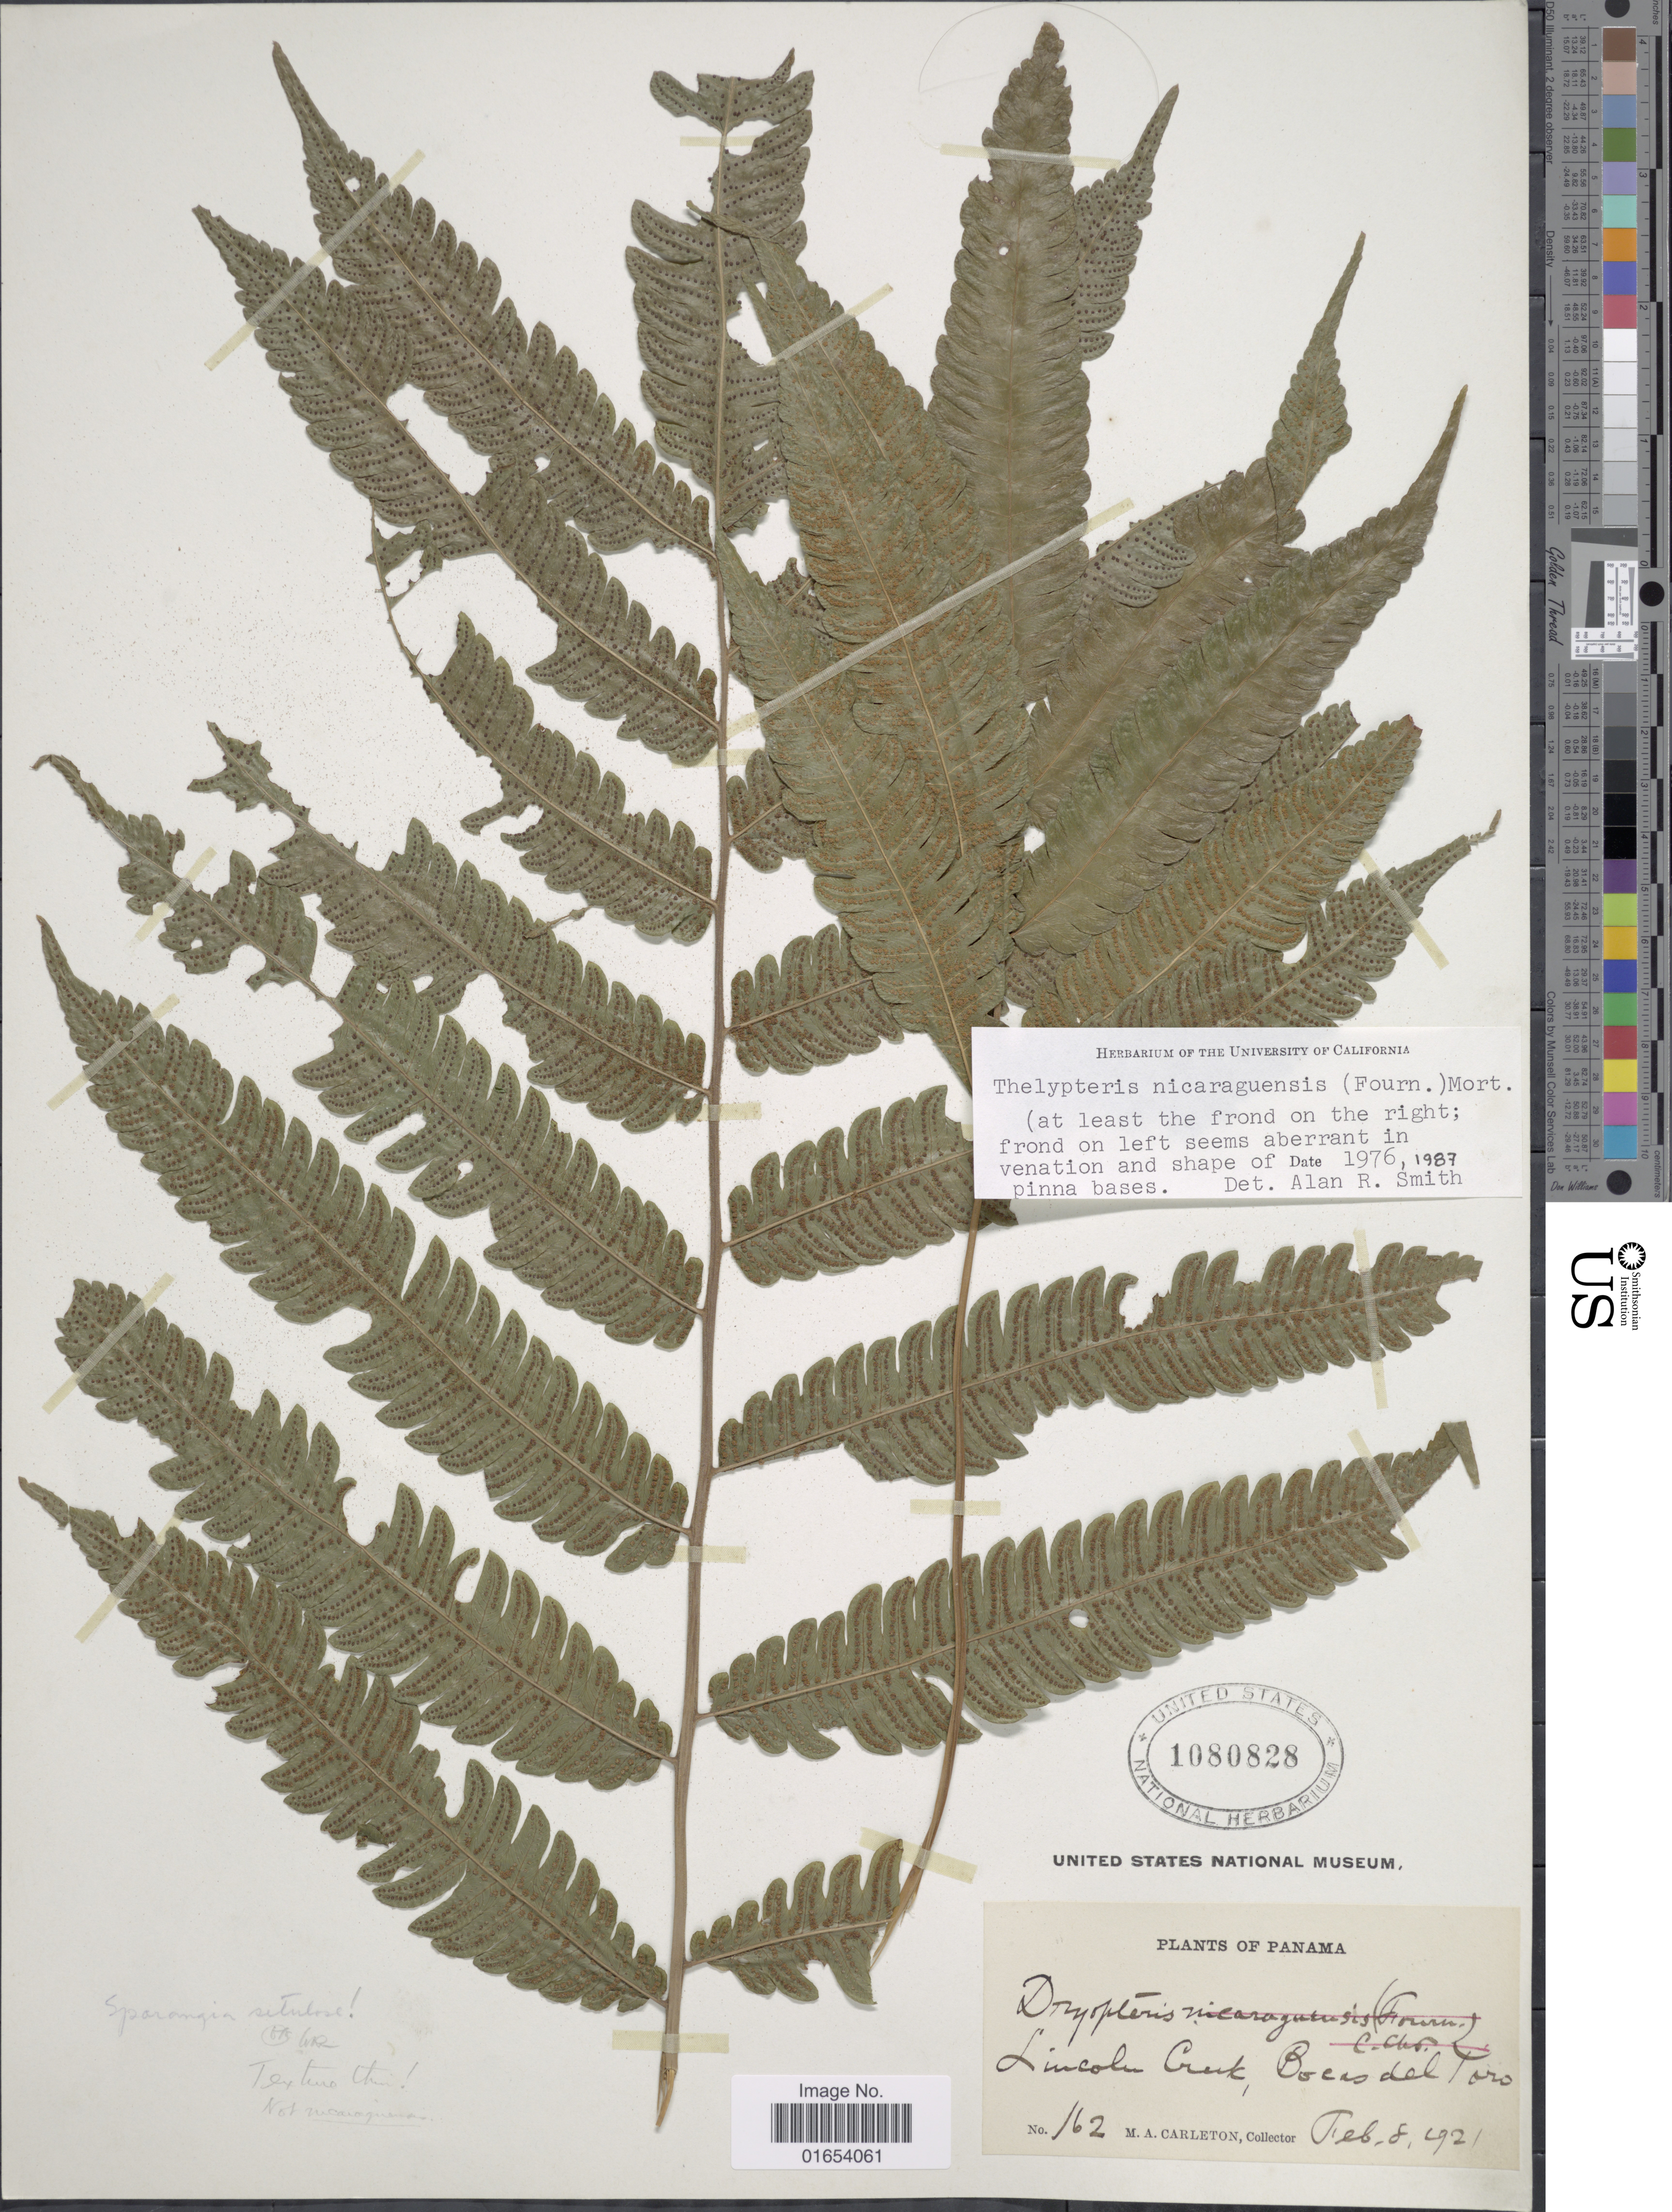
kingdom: Plantae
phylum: Tracheophyta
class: Polypodiopsida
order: Polypodiales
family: Thelypteridaceae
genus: Goniopteris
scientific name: Goniopteris nicaraguensis (C. Chr.) comb. nov., ined 2015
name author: (C. Chr.)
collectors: M. A. Carleton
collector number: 162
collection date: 1921-02-08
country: Panama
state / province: Bocas del Toro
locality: Panama, Lincoln Creek, Bocas Del Toro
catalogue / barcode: US 1080828